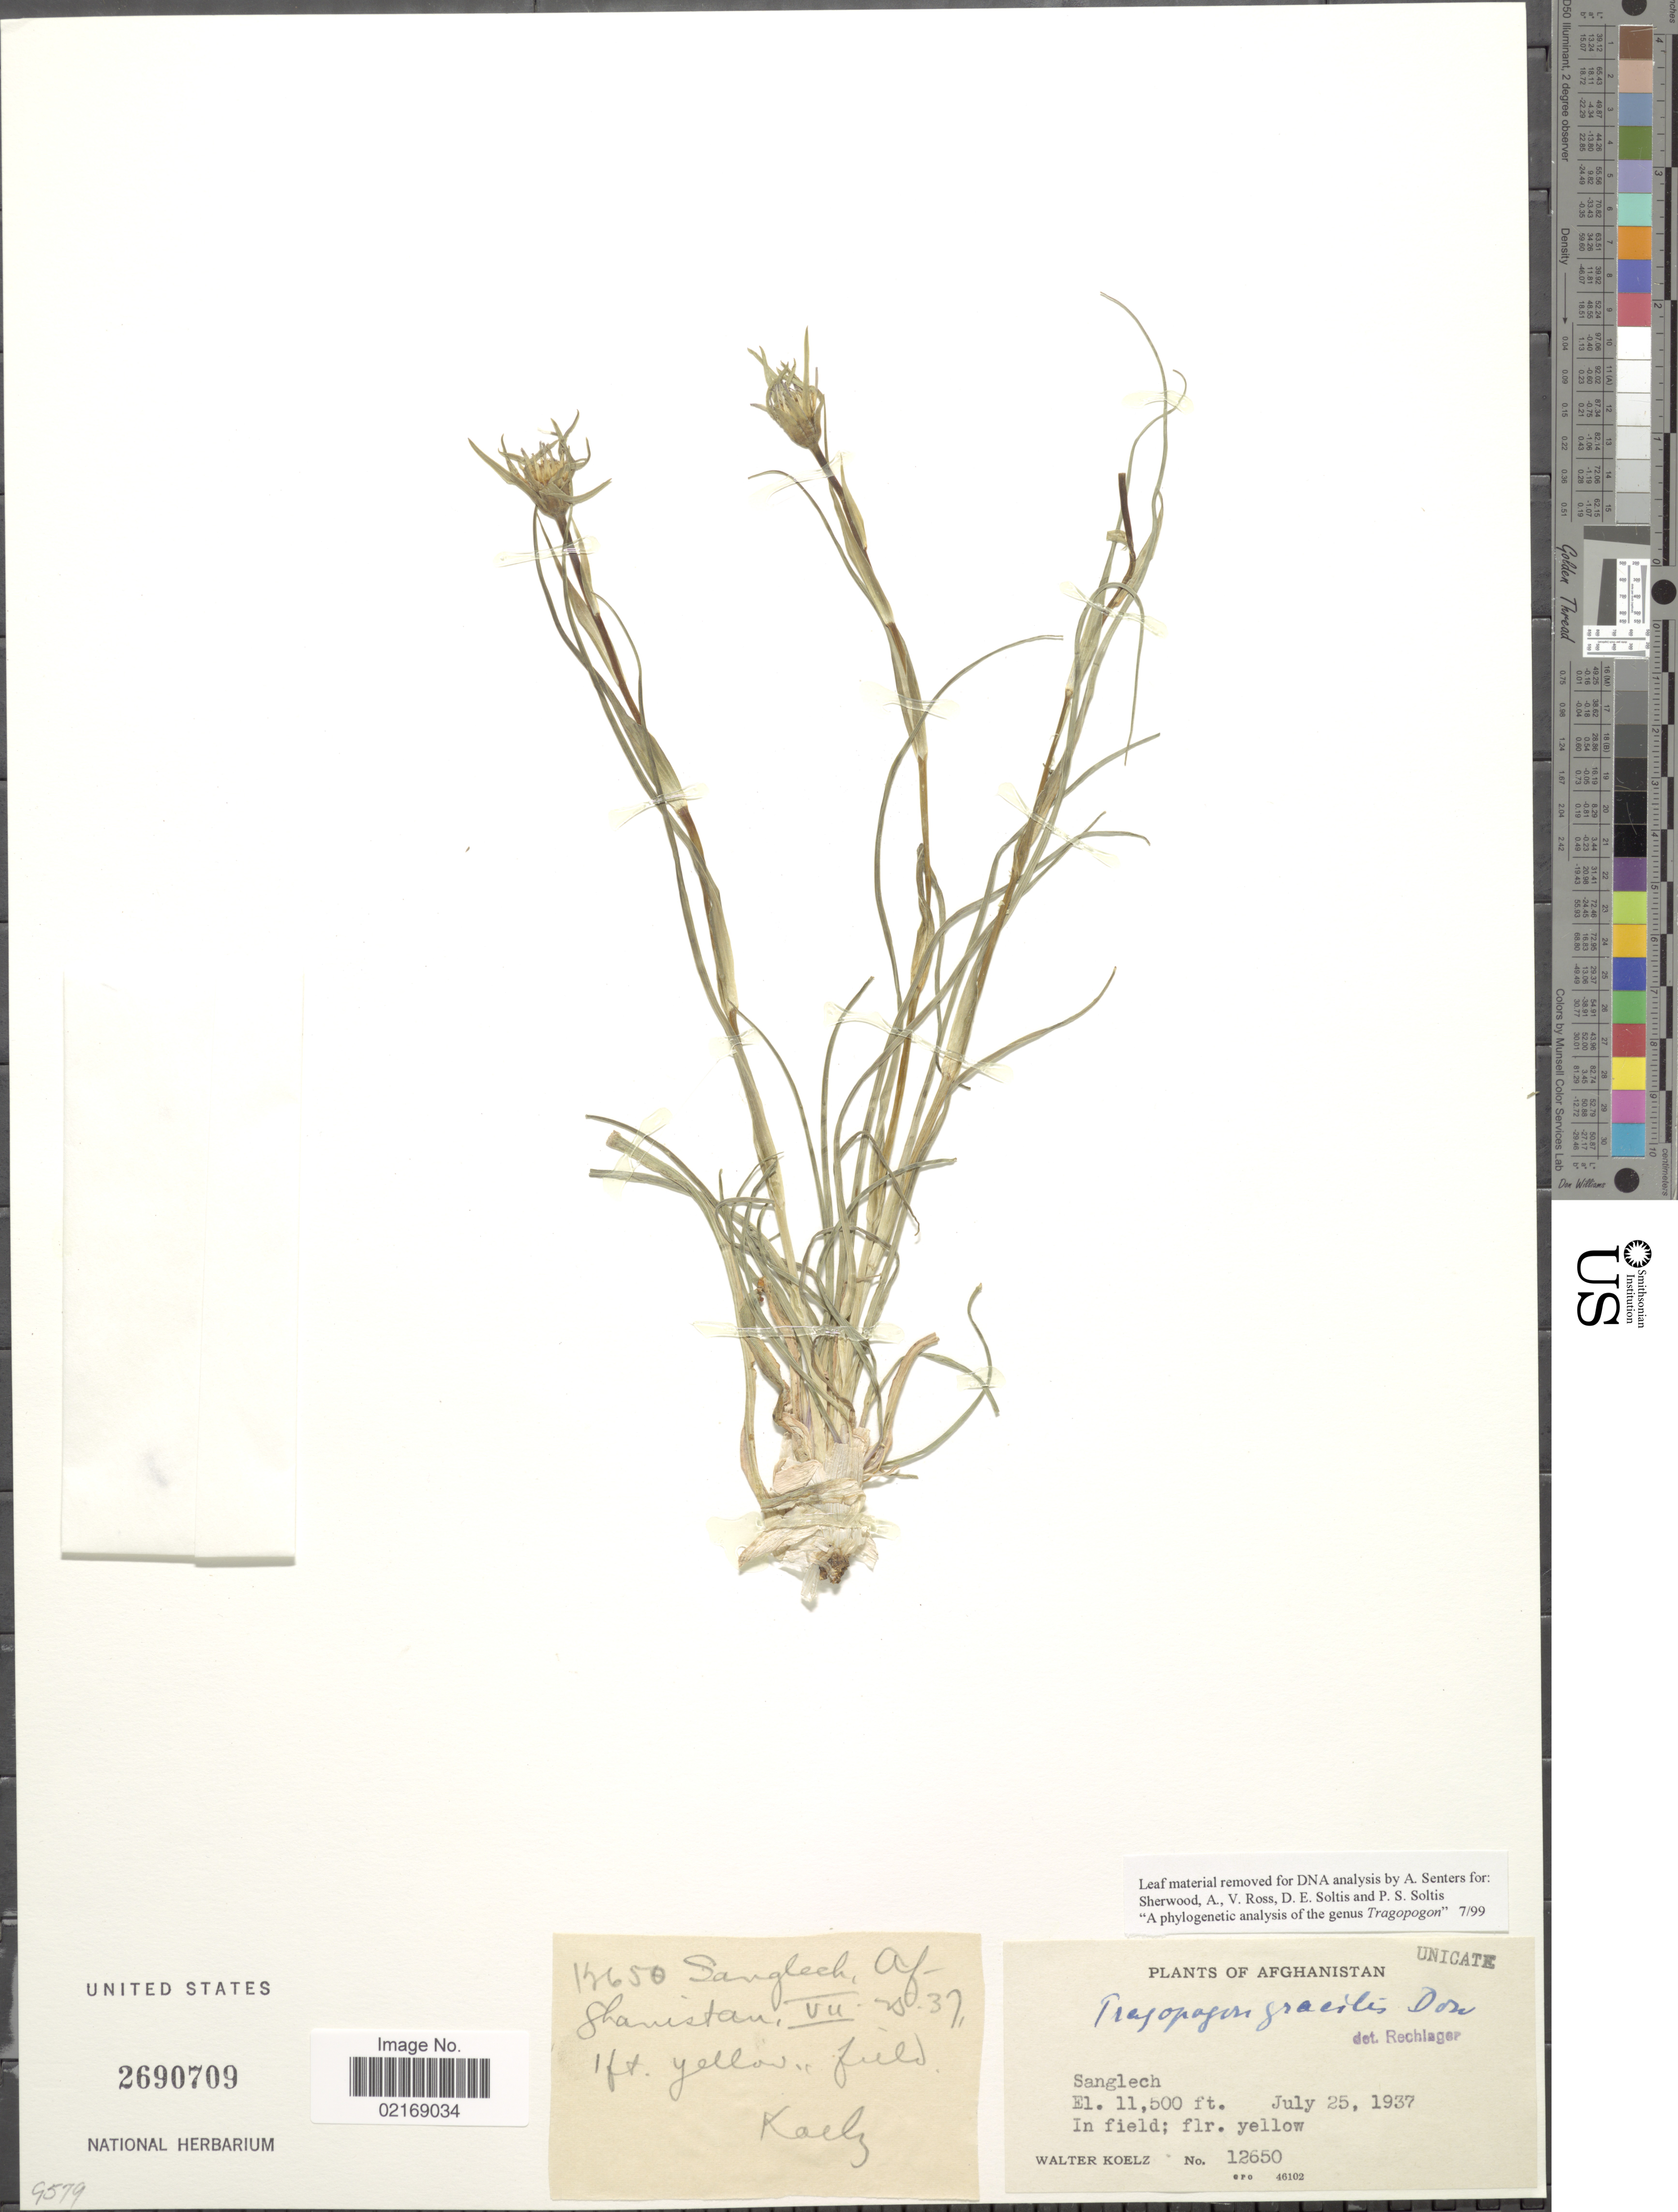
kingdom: Plantae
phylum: Tracheophyta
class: Magnoliopsida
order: Asterales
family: Asteraceae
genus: Tragopogon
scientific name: Tragopogon gracilis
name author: D. Don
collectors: W. N. Koelz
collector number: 12650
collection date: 1937-07-25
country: Afghanistan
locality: Sanglech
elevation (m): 3505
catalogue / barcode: US 2690709